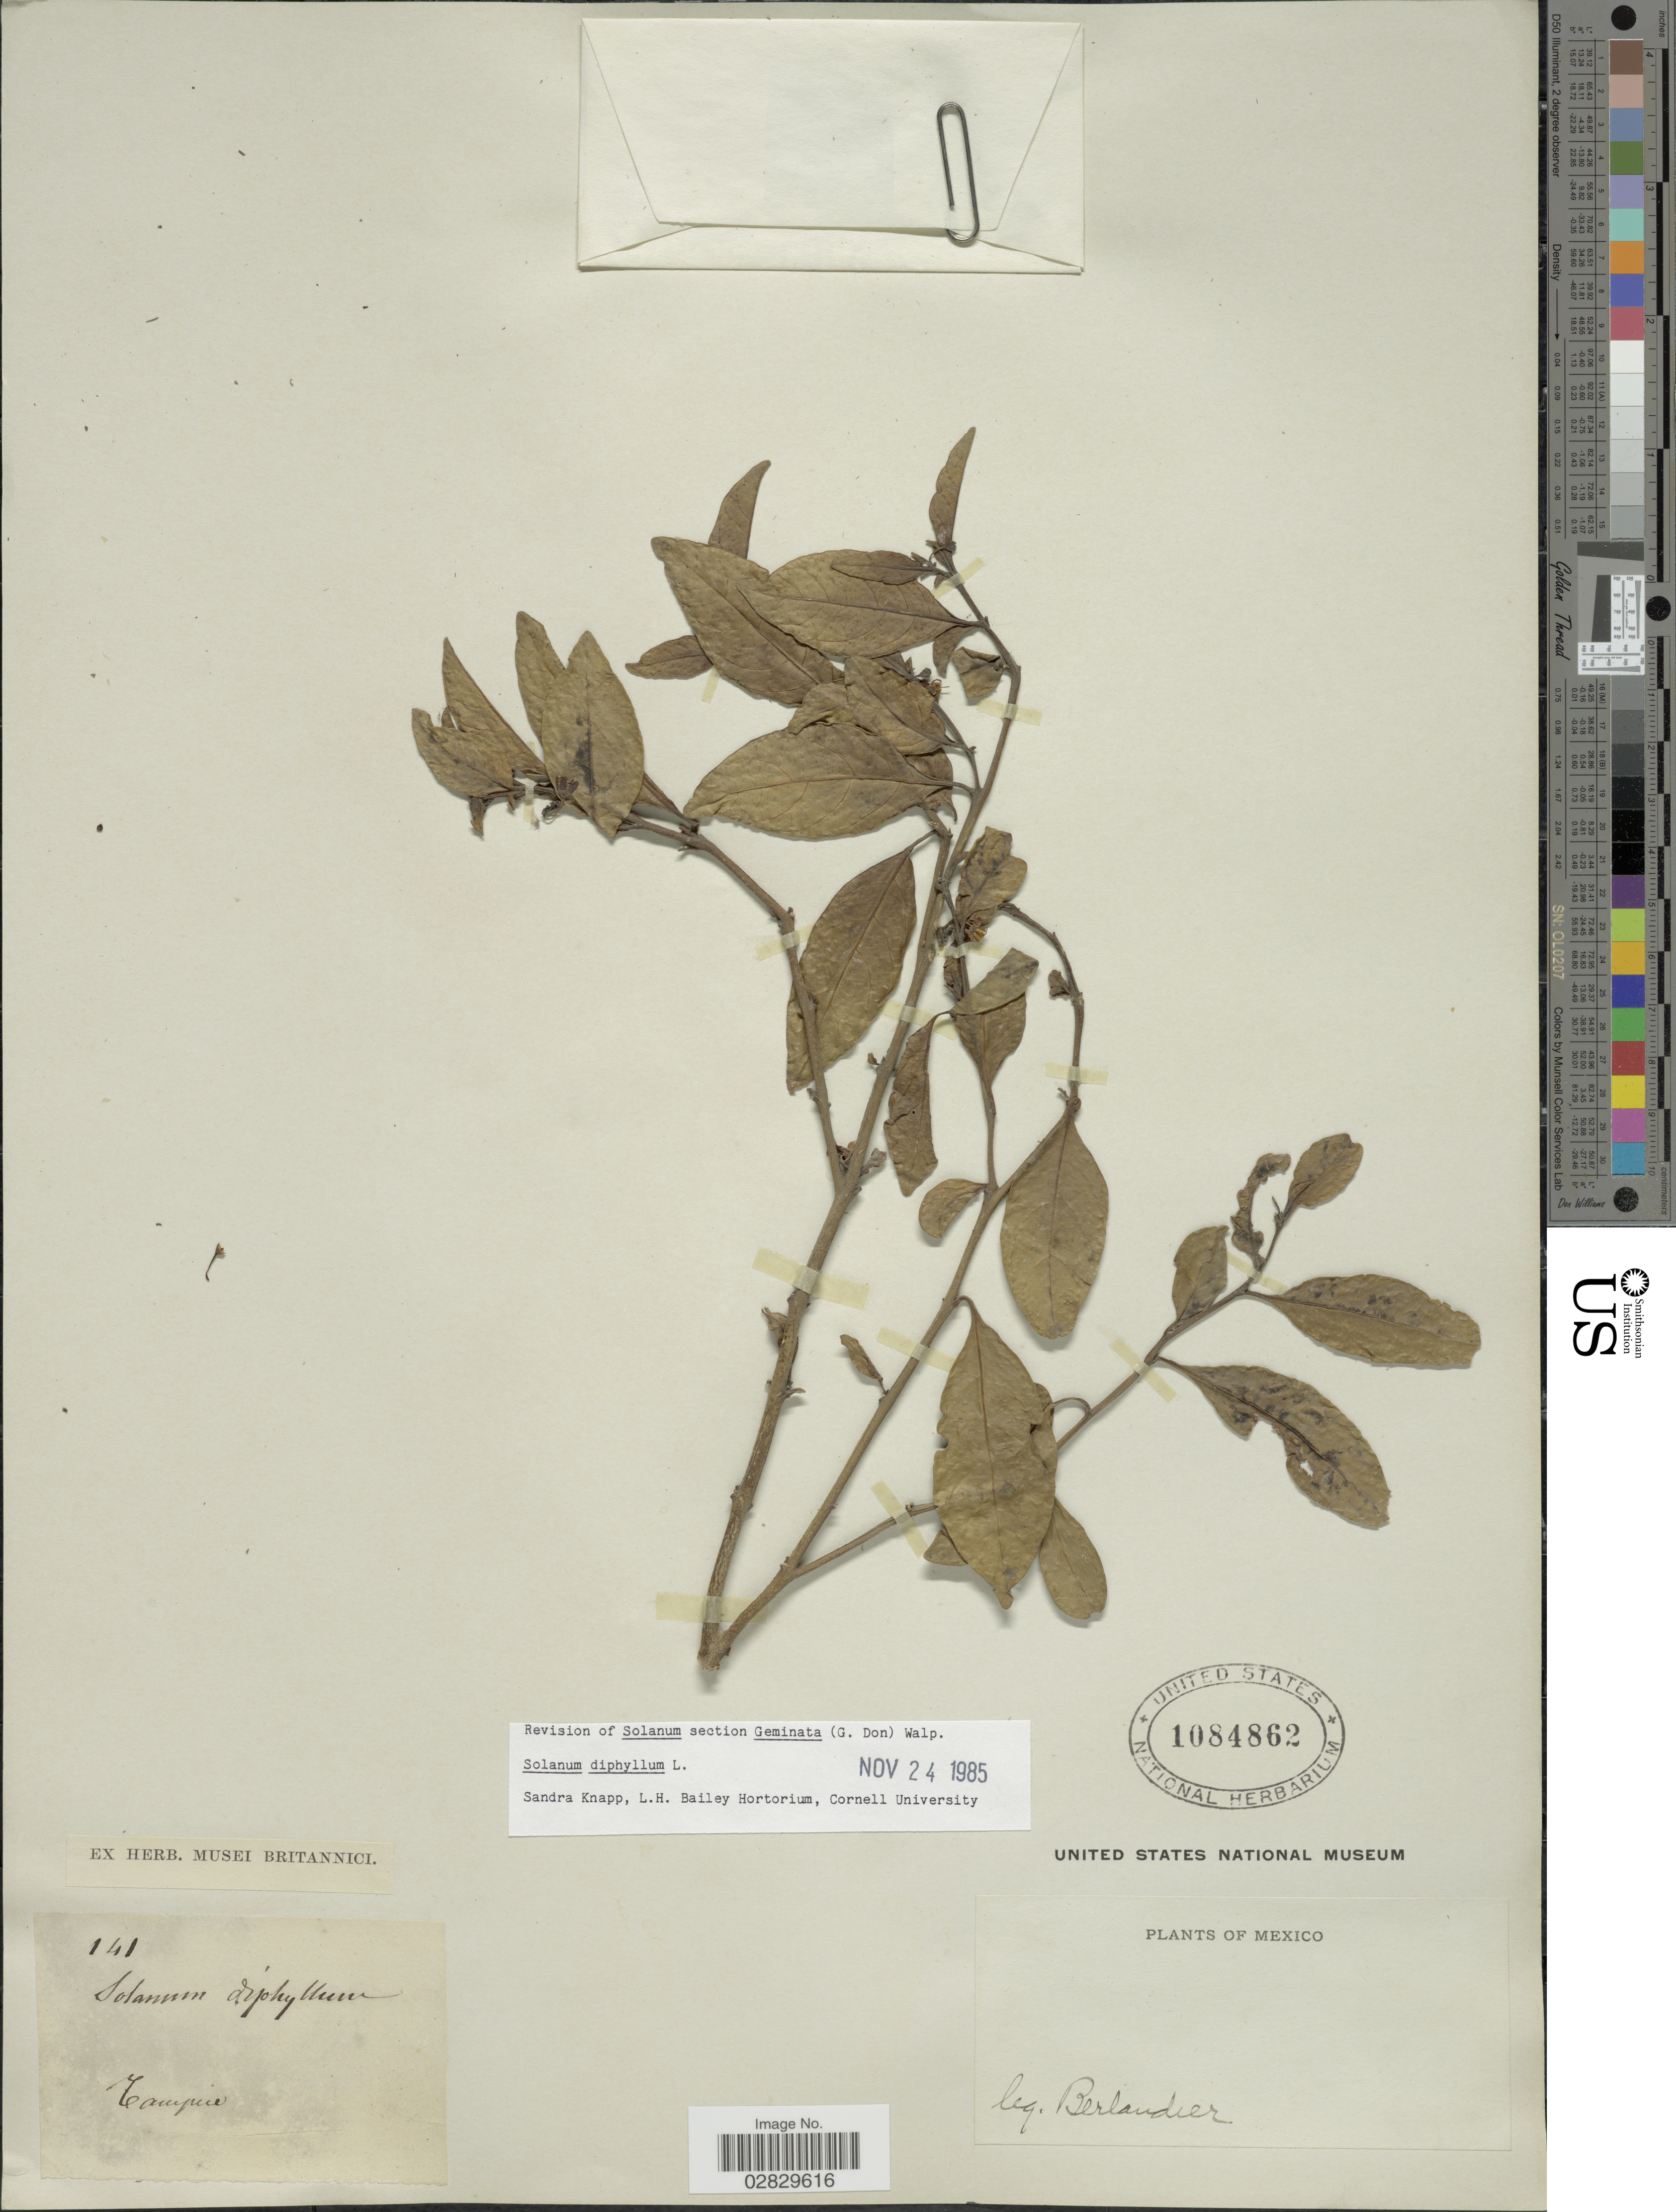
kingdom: Plantae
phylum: Tracheophyta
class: Magnoliopsida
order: Solanales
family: Solanaceae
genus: Solanum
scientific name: Solanum diphyllum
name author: L.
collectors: J. L. Berlandier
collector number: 141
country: Mexico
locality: Tampico.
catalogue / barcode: US 1084862